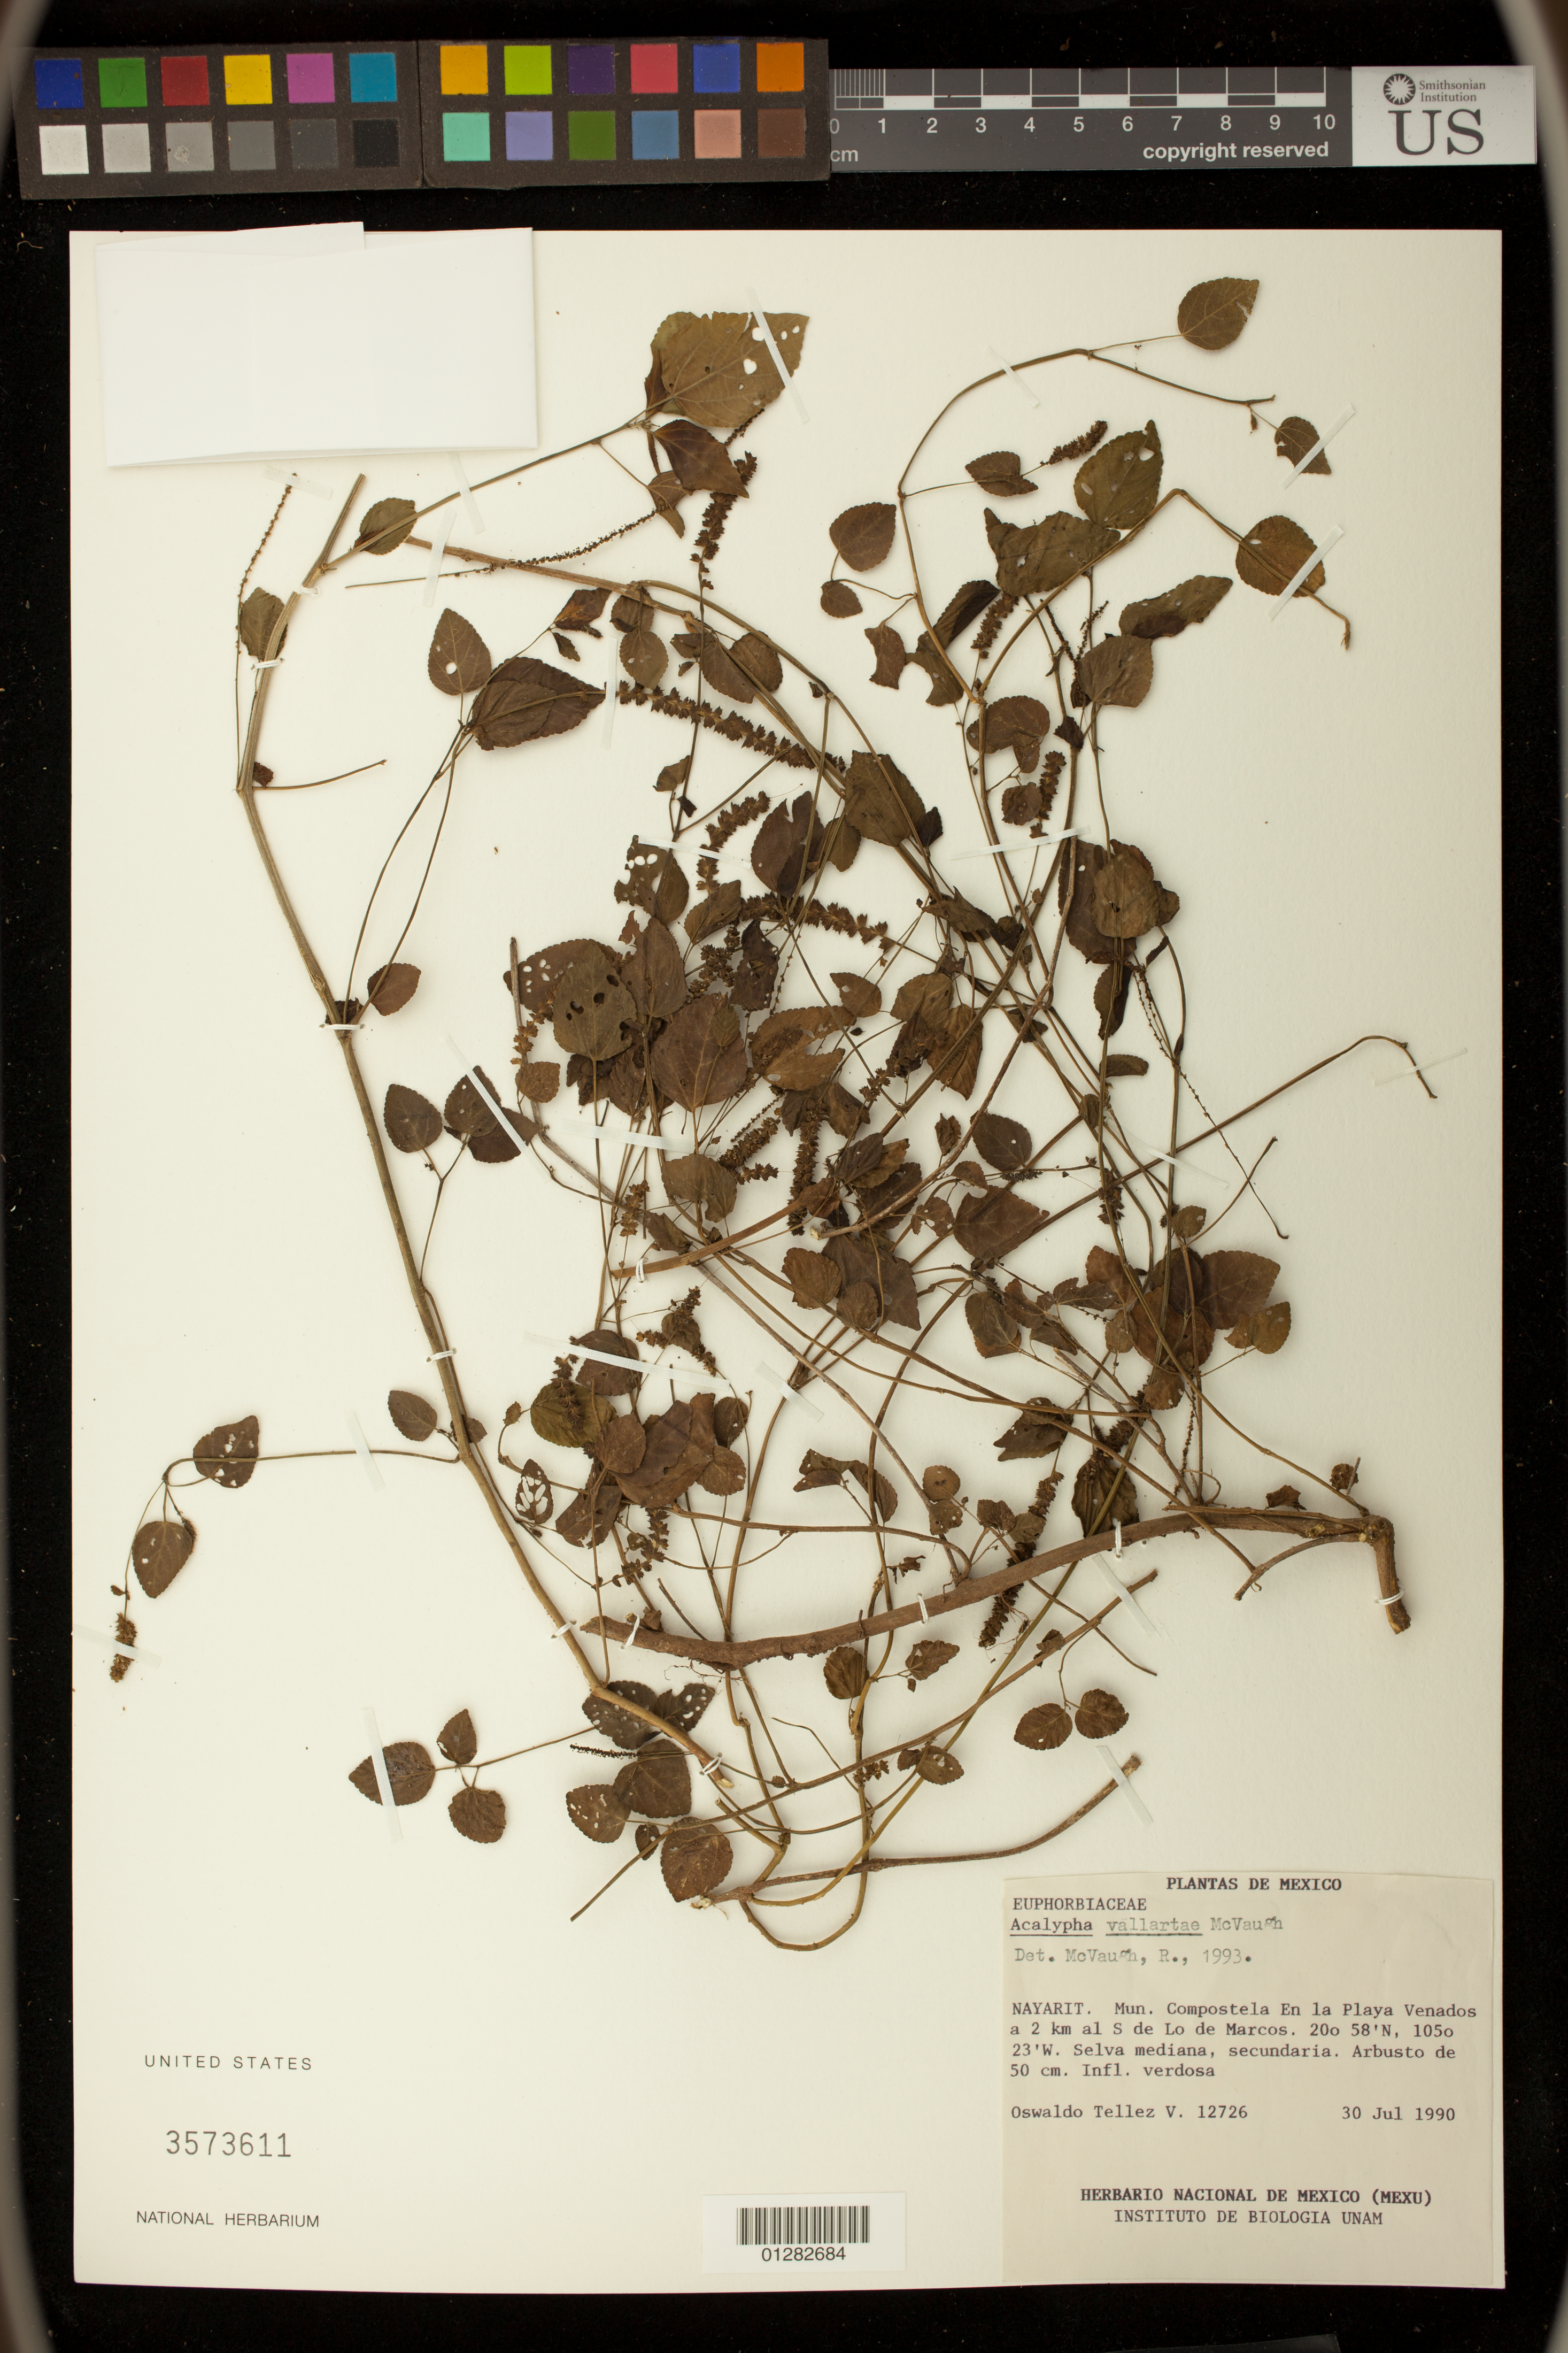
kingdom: Plantae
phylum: Tracheophyta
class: Magnoliopsida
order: Malpighiales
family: Euphorbiaceae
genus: Acalypha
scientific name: Acalypha vallartae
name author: McVaugh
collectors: E. Matuda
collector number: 12726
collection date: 1990-07-30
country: Mexico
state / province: Nayarit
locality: Mun. Compostela En la Playa Venados a 2 km al S de Lo de Marcos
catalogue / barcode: US 3573611